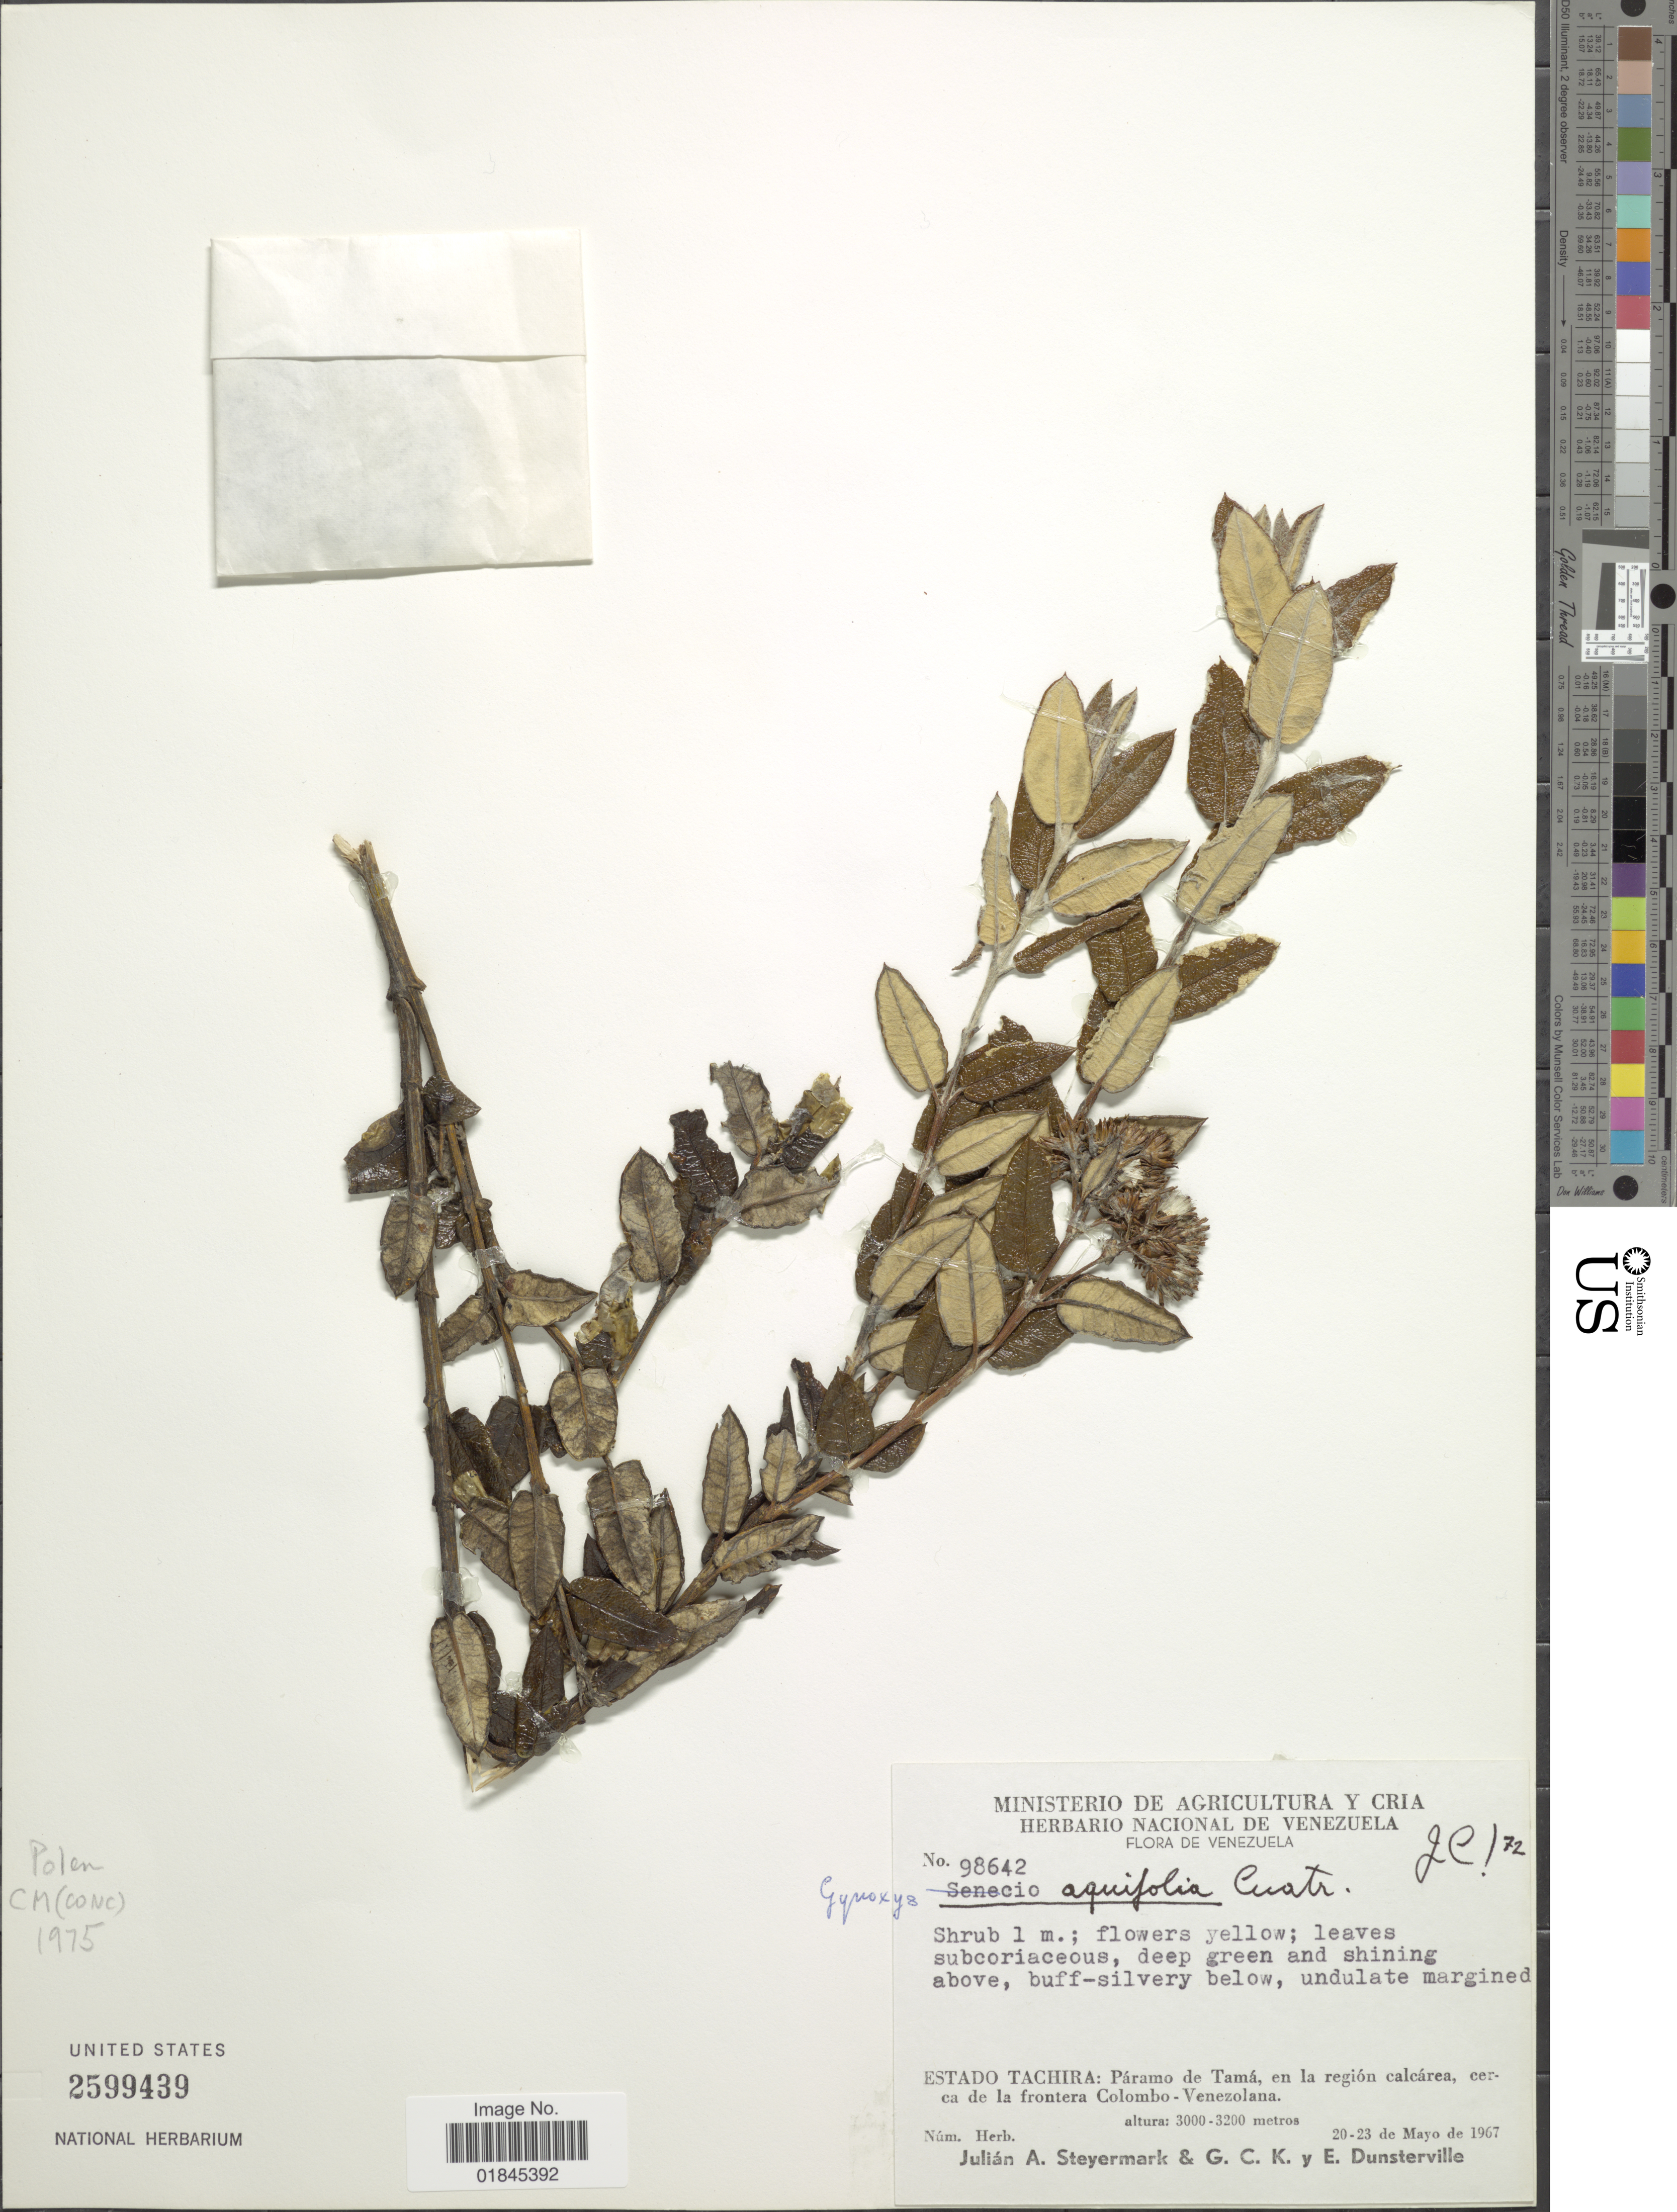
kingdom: Plantae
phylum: Tracheophyta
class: Magnoliopsida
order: Asterales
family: Asteraceae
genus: Pentacalia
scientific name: Pentacalia ilicifolia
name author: (L. f.) Cuatrec. & H. Rob.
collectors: J. Steyermark, G. C. K. Dunsterville & E. Dunsterville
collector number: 98642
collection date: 1967-05-20/1967-05-23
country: Venezuela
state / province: Tachira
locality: Estado Tachira: Páramo de Tamá, en la región calcárea, cerca de la frontera Colombo - Venezolana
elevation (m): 3000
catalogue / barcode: US 2599439